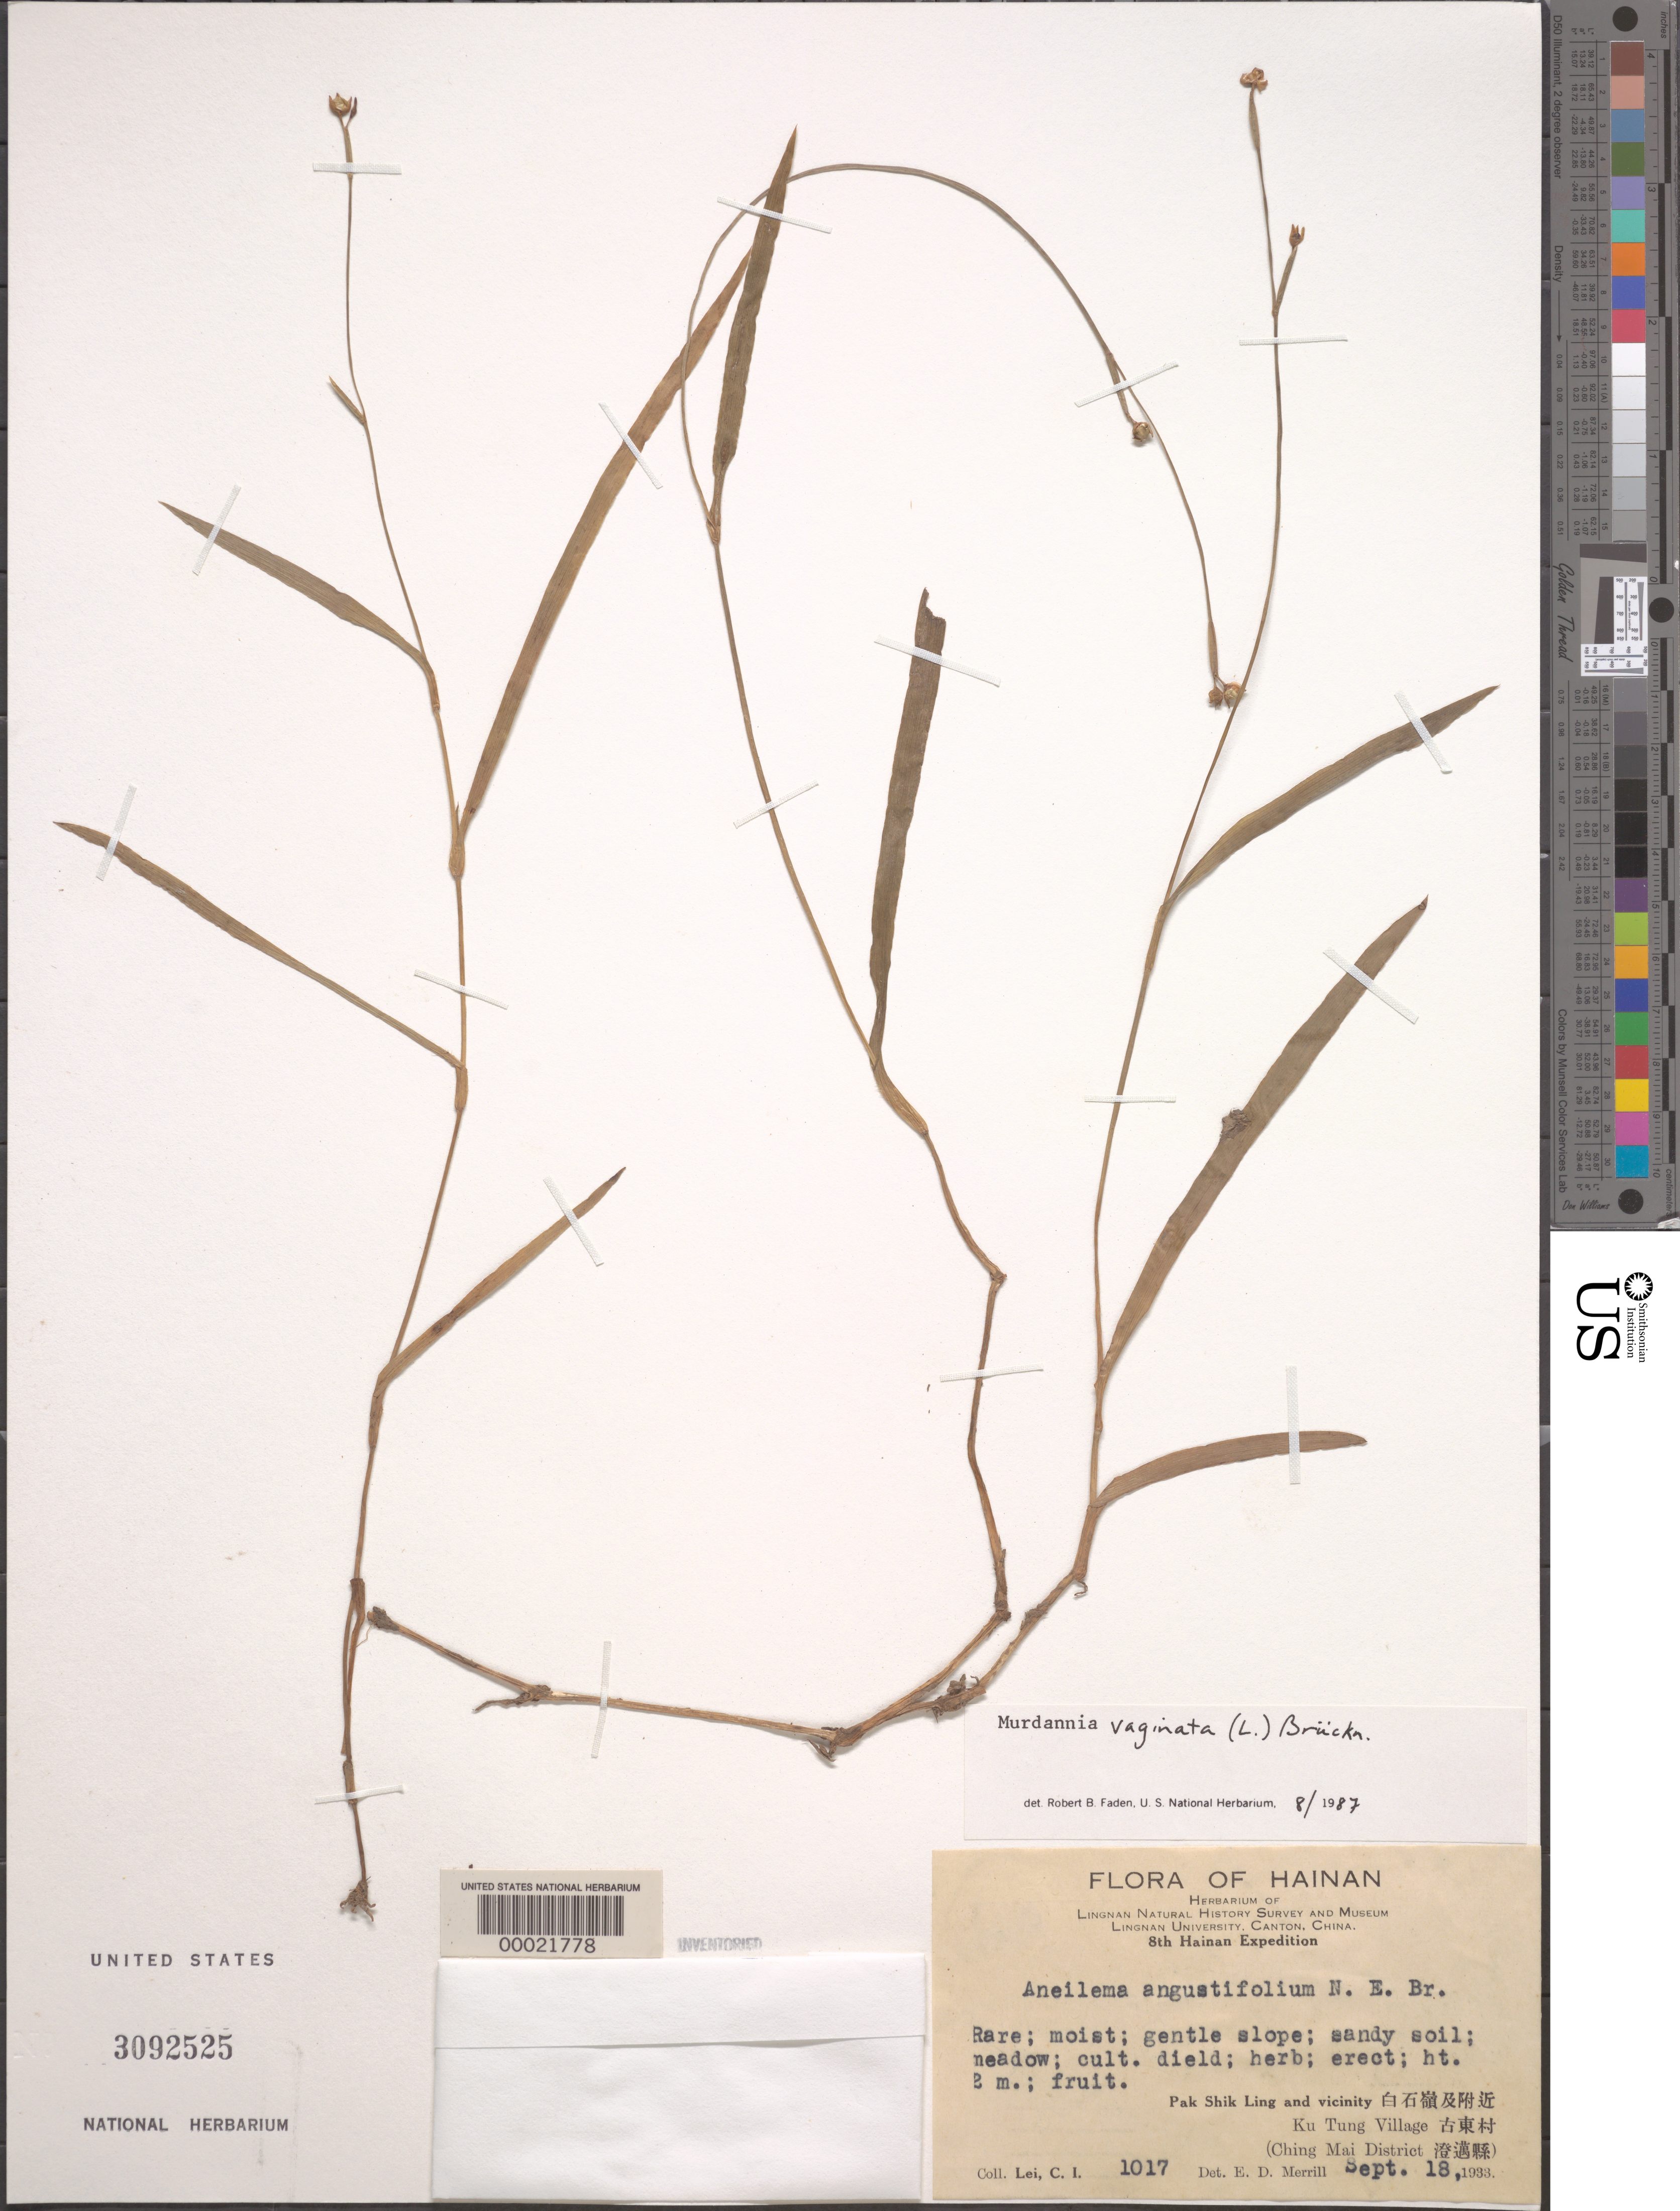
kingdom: Plantae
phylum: Tracheophyta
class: Liliopsida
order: Commelinales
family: Commelinaceae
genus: Murdannia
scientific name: Murdannia vaginata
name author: (L.) G. Brückn.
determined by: Faden, Robert B., (US), Smithsonian Institution - National Museum of Natural History (UNITED STATES)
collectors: C. I. Lei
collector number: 1017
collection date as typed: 18 Sep 1933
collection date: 1933-09-18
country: China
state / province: Hainan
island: Hainan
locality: Pak shik ling and vicinity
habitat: Moist, gentle slope; sandy meadow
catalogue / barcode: US 3092525